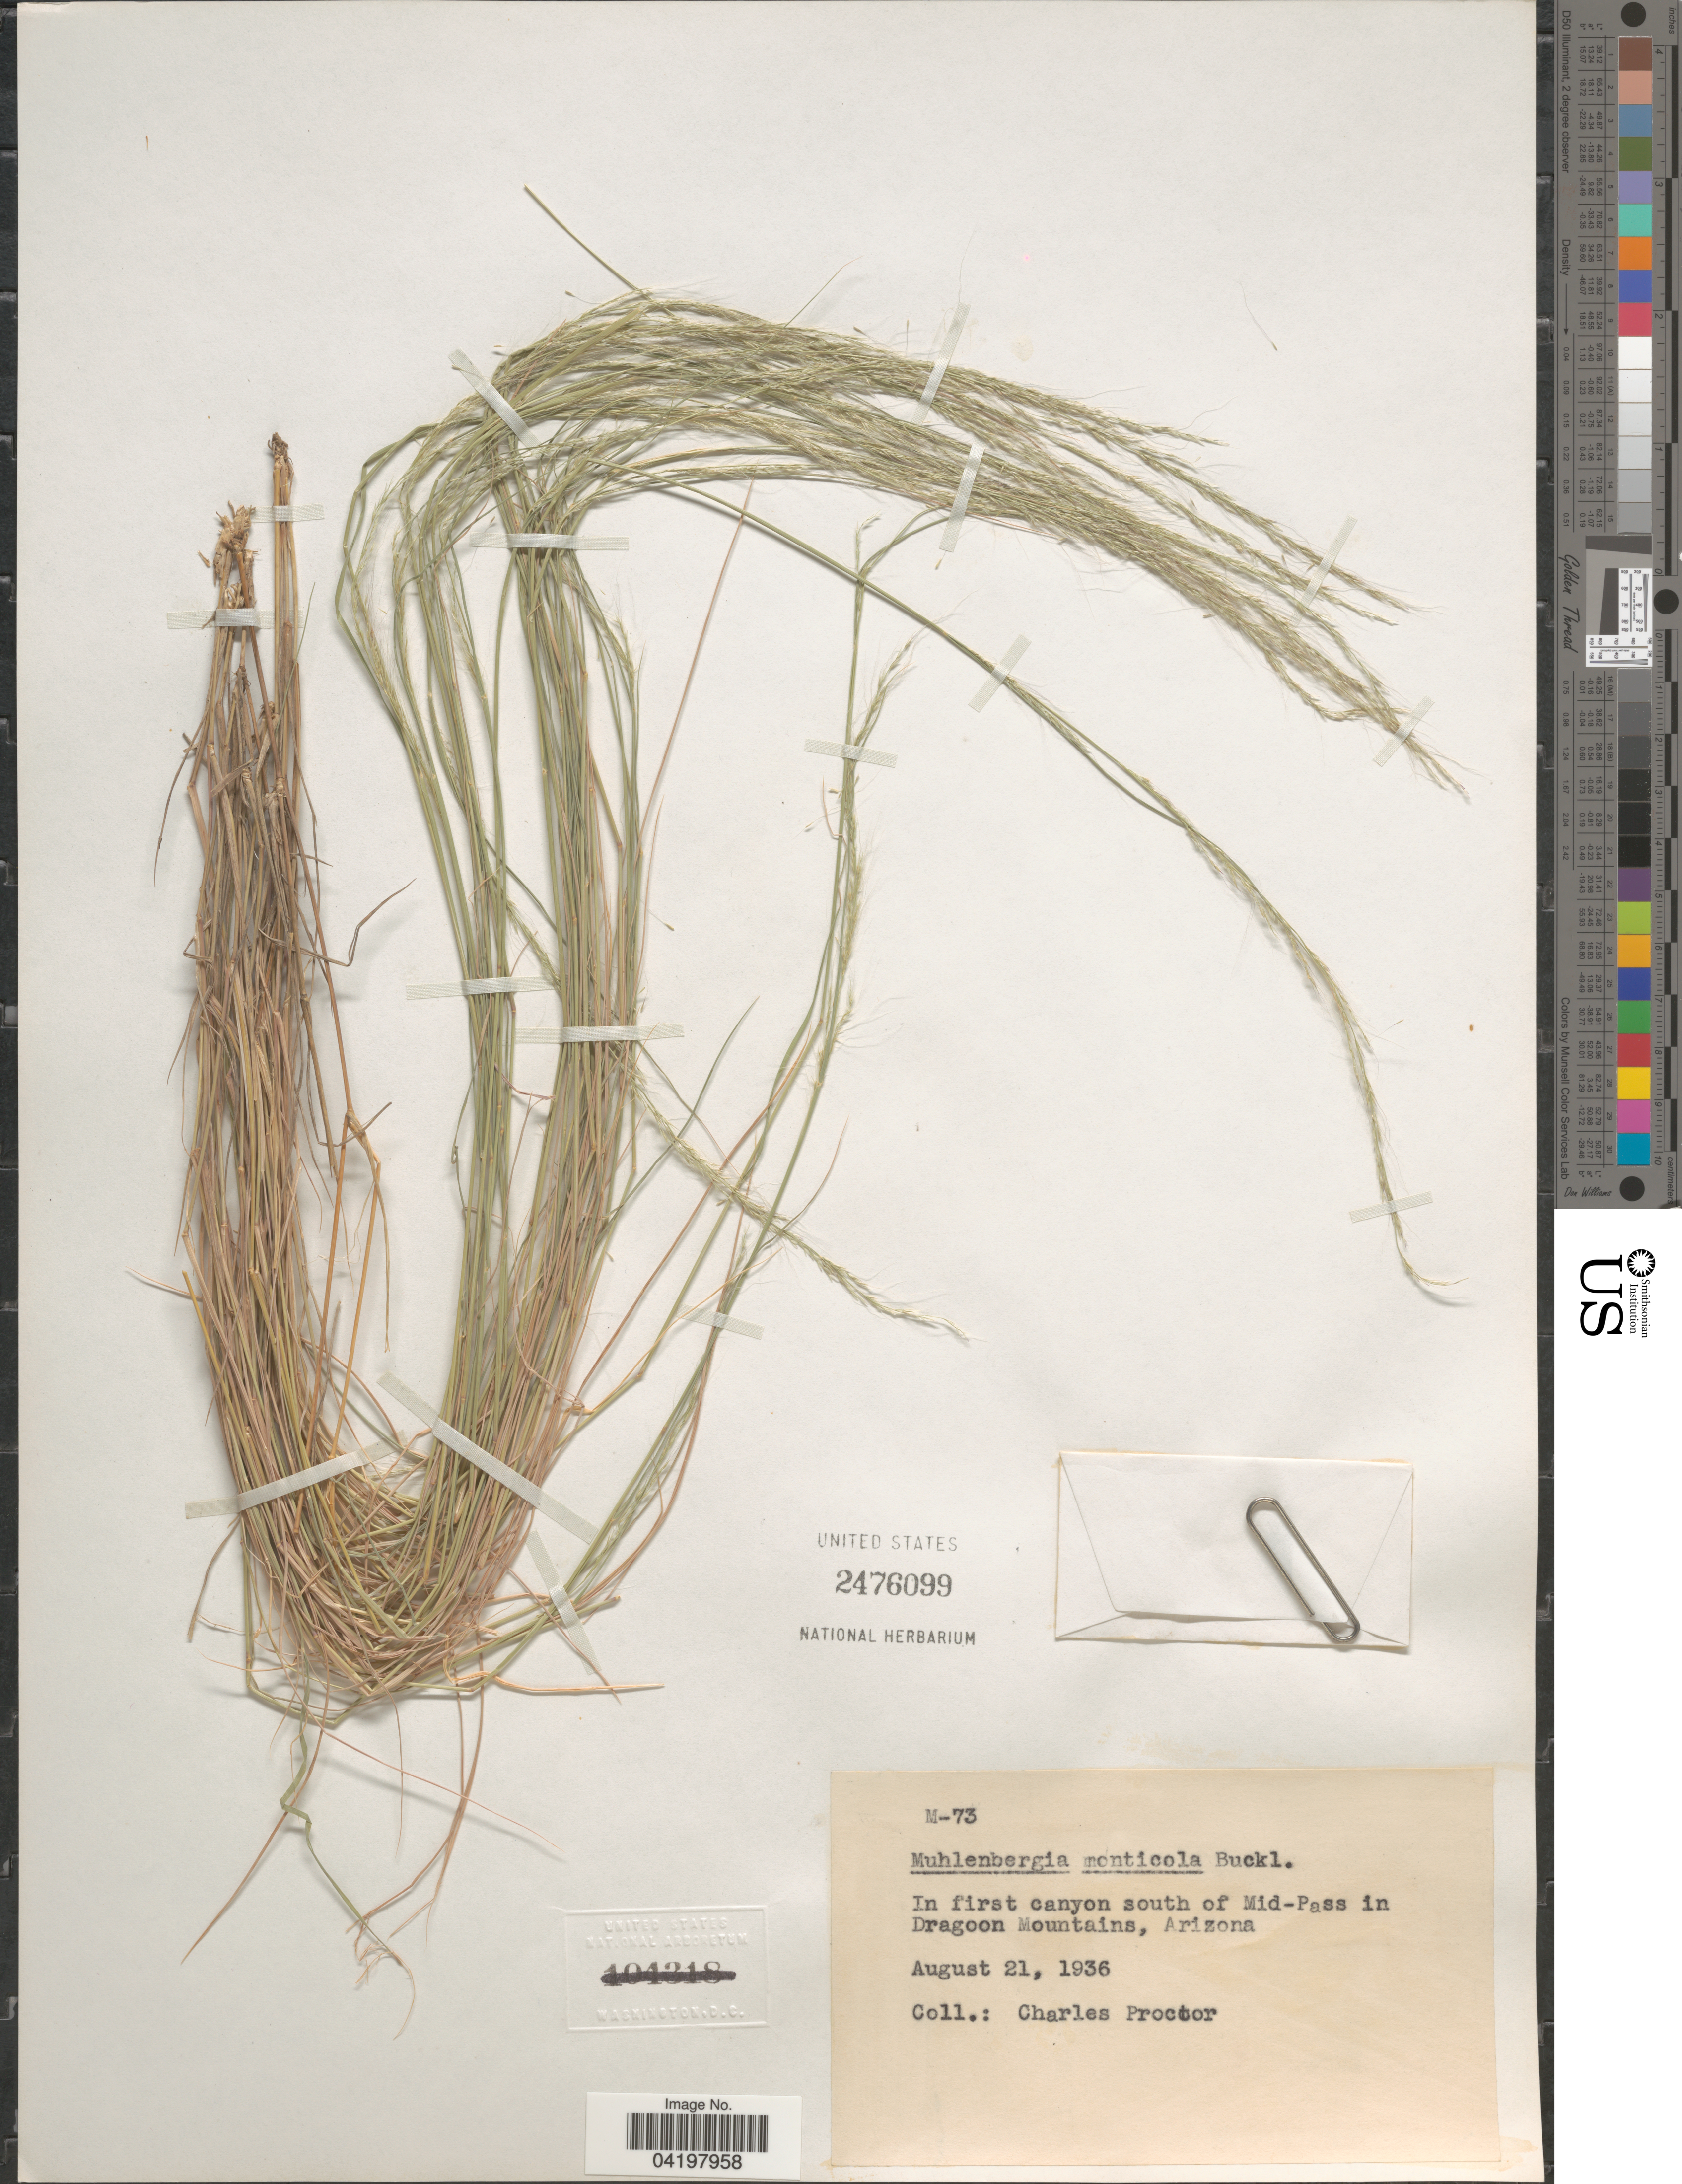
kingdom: Plantae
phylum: Tracheophyta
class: Liliopsida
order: Poales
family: Poaceae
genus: Muhlenbergia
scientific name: Muhlenbergia tenuifolia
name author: (Kunth) Kunth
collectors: C. Proctor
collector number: M-73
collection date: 1936-08-21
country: United States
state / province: Arizona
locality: In first canyon south of Mid-Pass in Dragoon Mountains.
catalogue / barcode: US 2476099